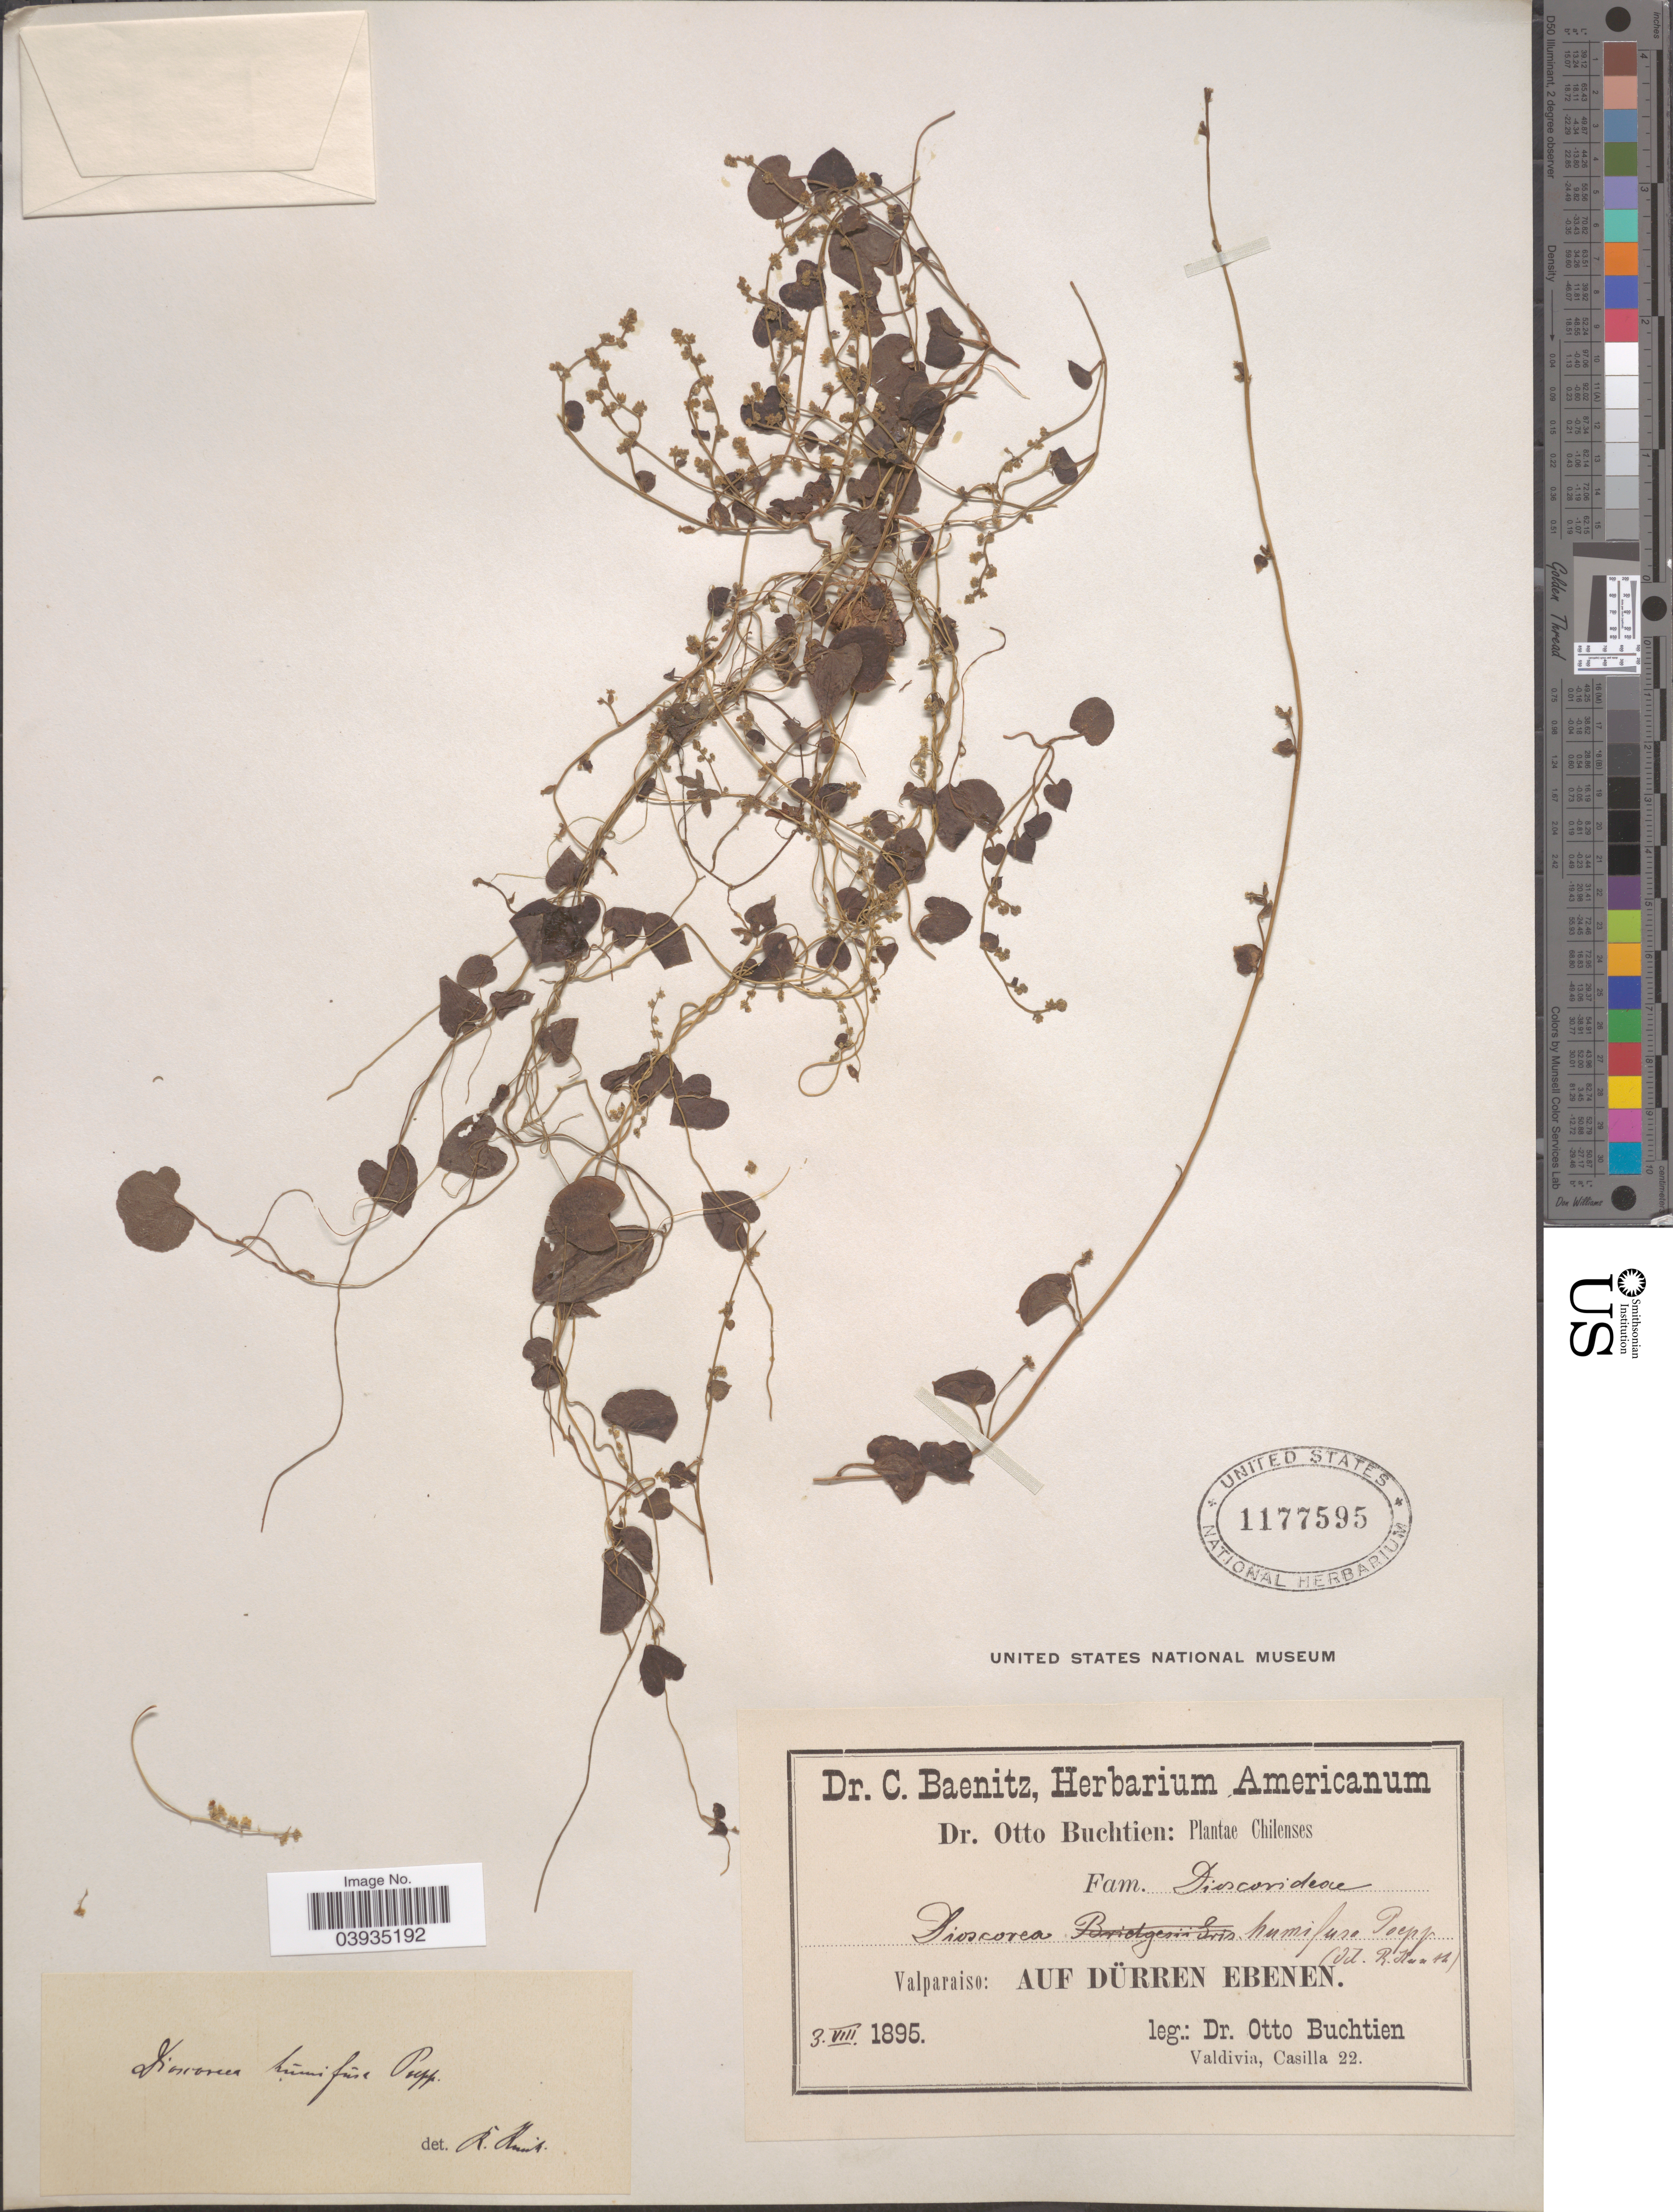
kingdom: Plantae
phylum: Tracheophyta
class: Liliopsida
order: Dioscoreales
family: Dioscoreaceae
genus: Dioscorea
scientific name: Dioscorea humifusa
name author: Poepp.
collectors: O. Buchtien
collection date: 1895-08-03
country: Chile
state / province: Valparaíso (V)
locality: Auf Dürren Ebenen.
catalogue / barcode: US 1177595